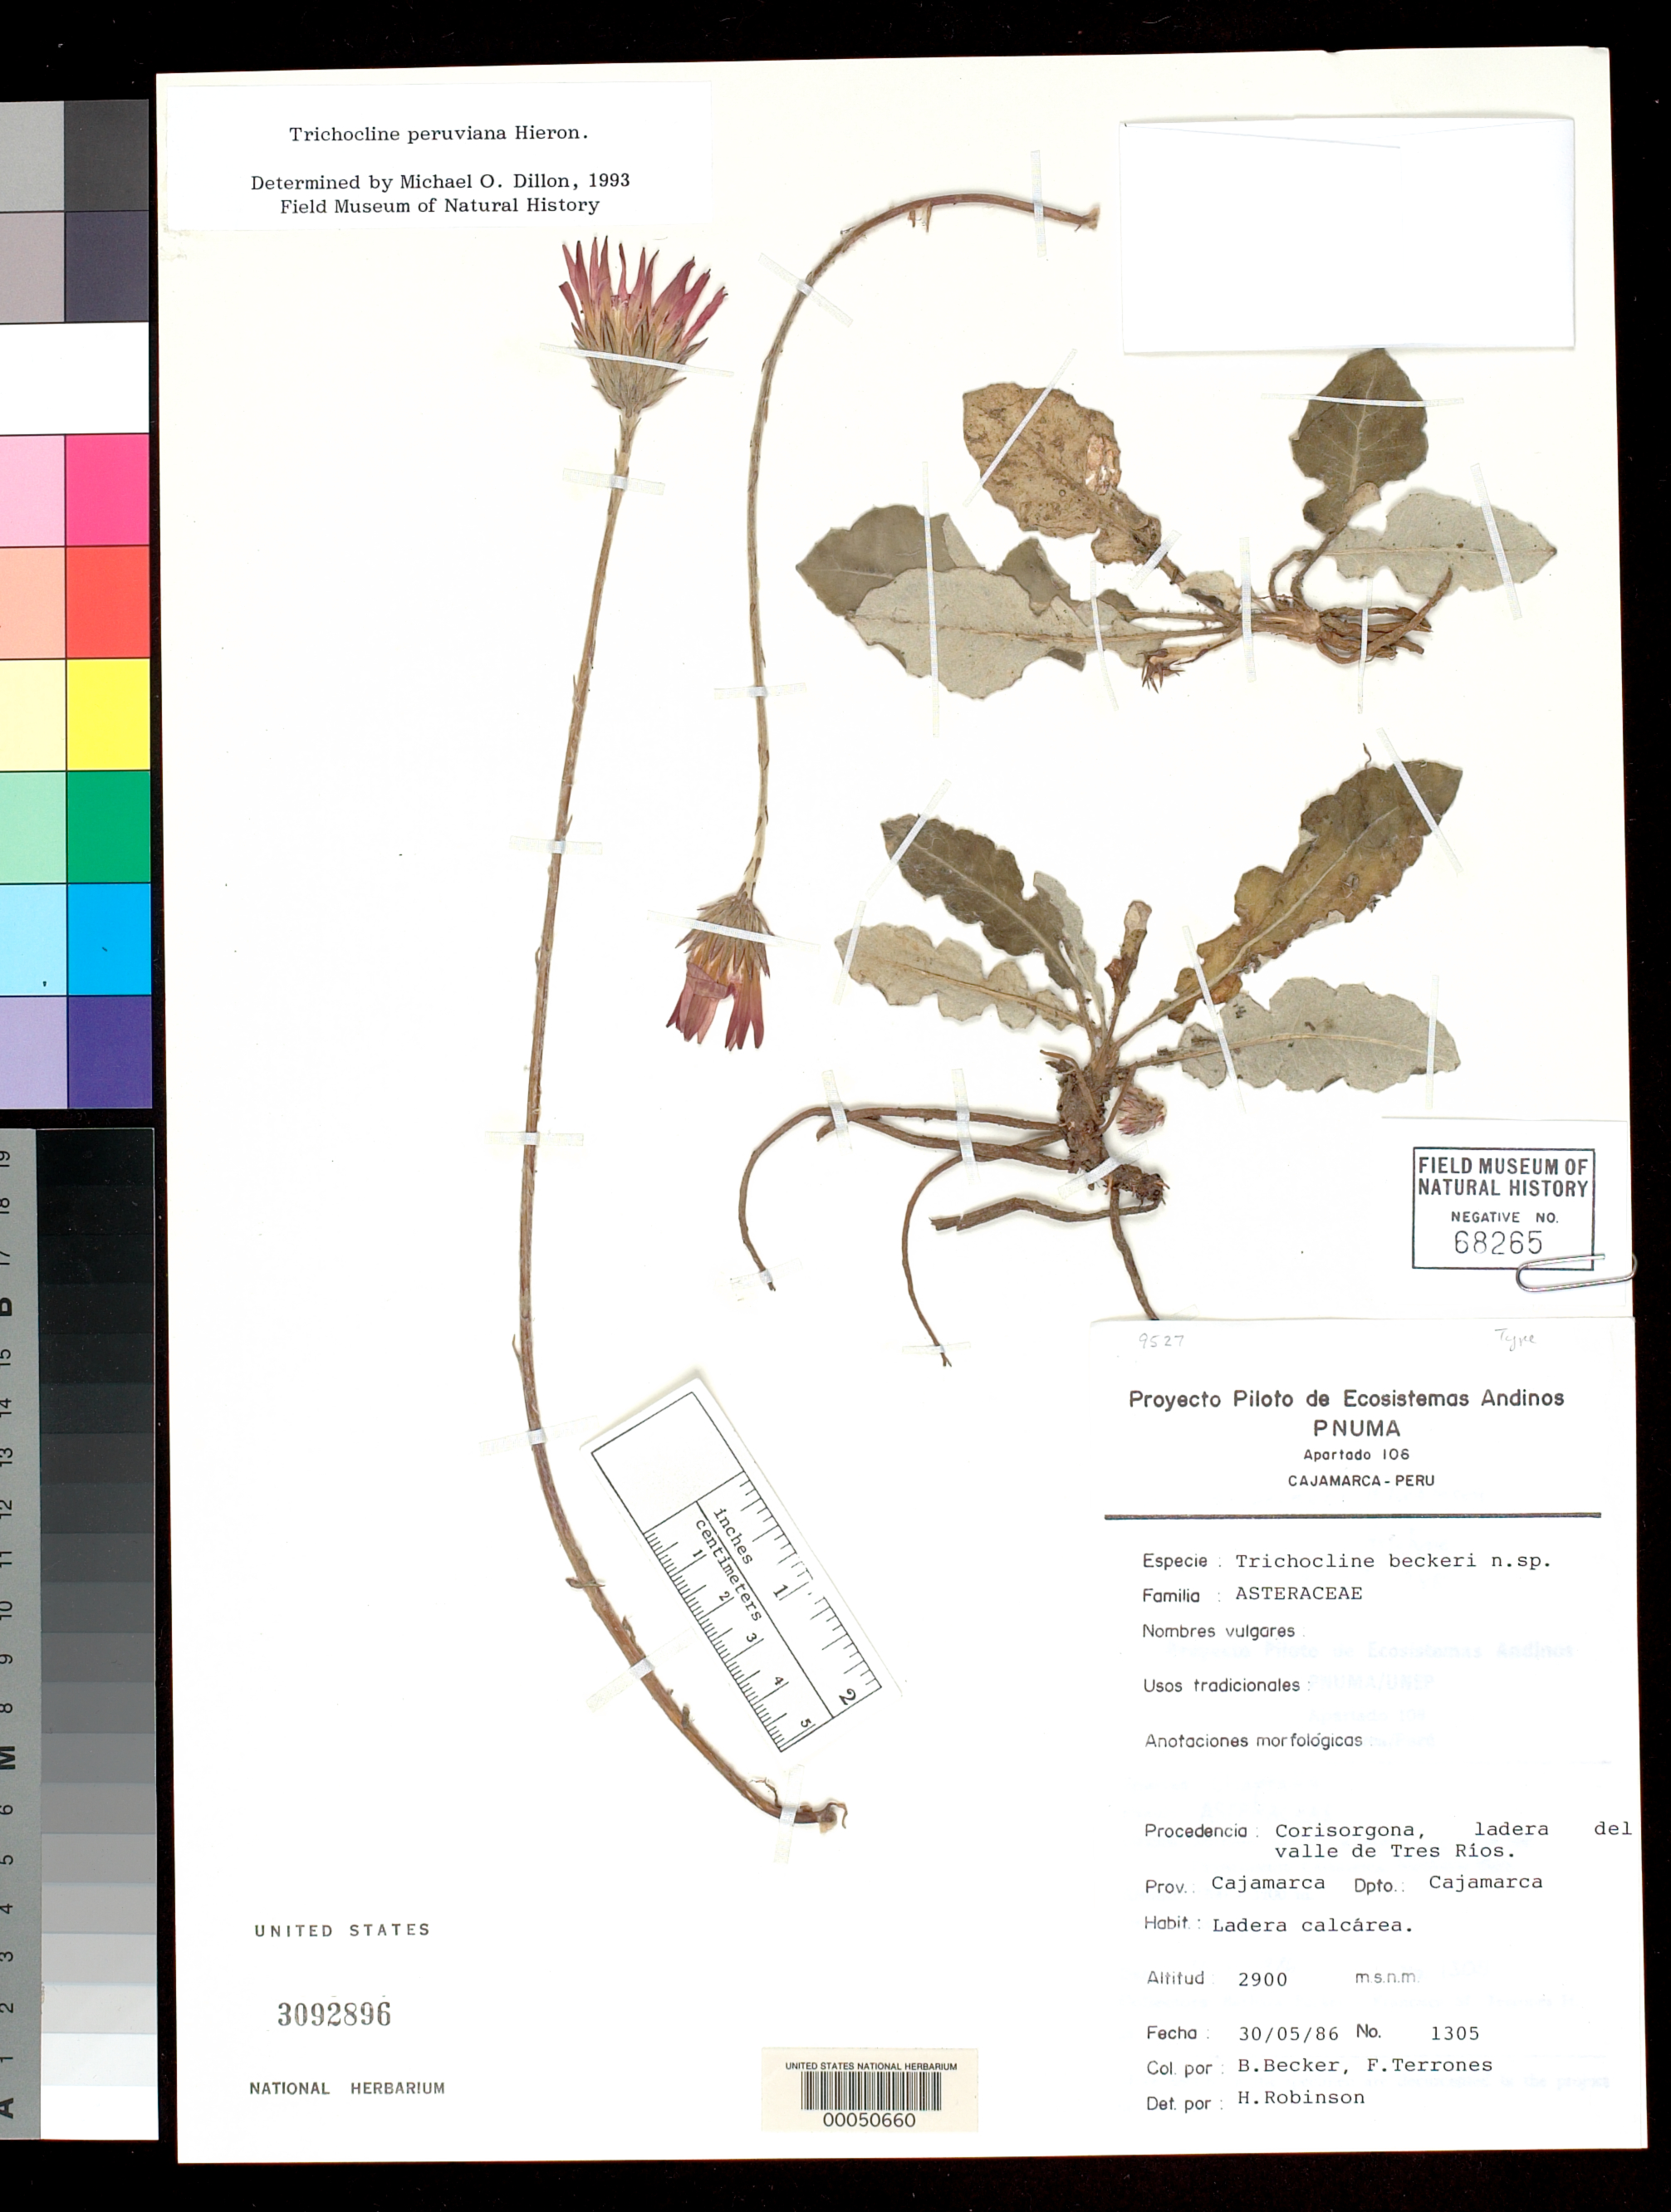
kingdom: Plantae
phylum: Tracheophyta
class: Magnoliopsida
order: Asterales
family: Asteraceae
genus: Trichocline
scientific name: Trichocline beckeri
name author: H. Rob.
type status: Holotype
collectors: B. Becker & F. Terrones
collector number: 1305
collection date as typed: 30 May 1986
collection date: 1986-05-30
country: Peru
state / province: Cajamarca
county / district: Cajamarca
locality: Corisorgona, ladera del Valle de Tres Rios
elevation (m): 2700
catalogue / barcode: US 3092896